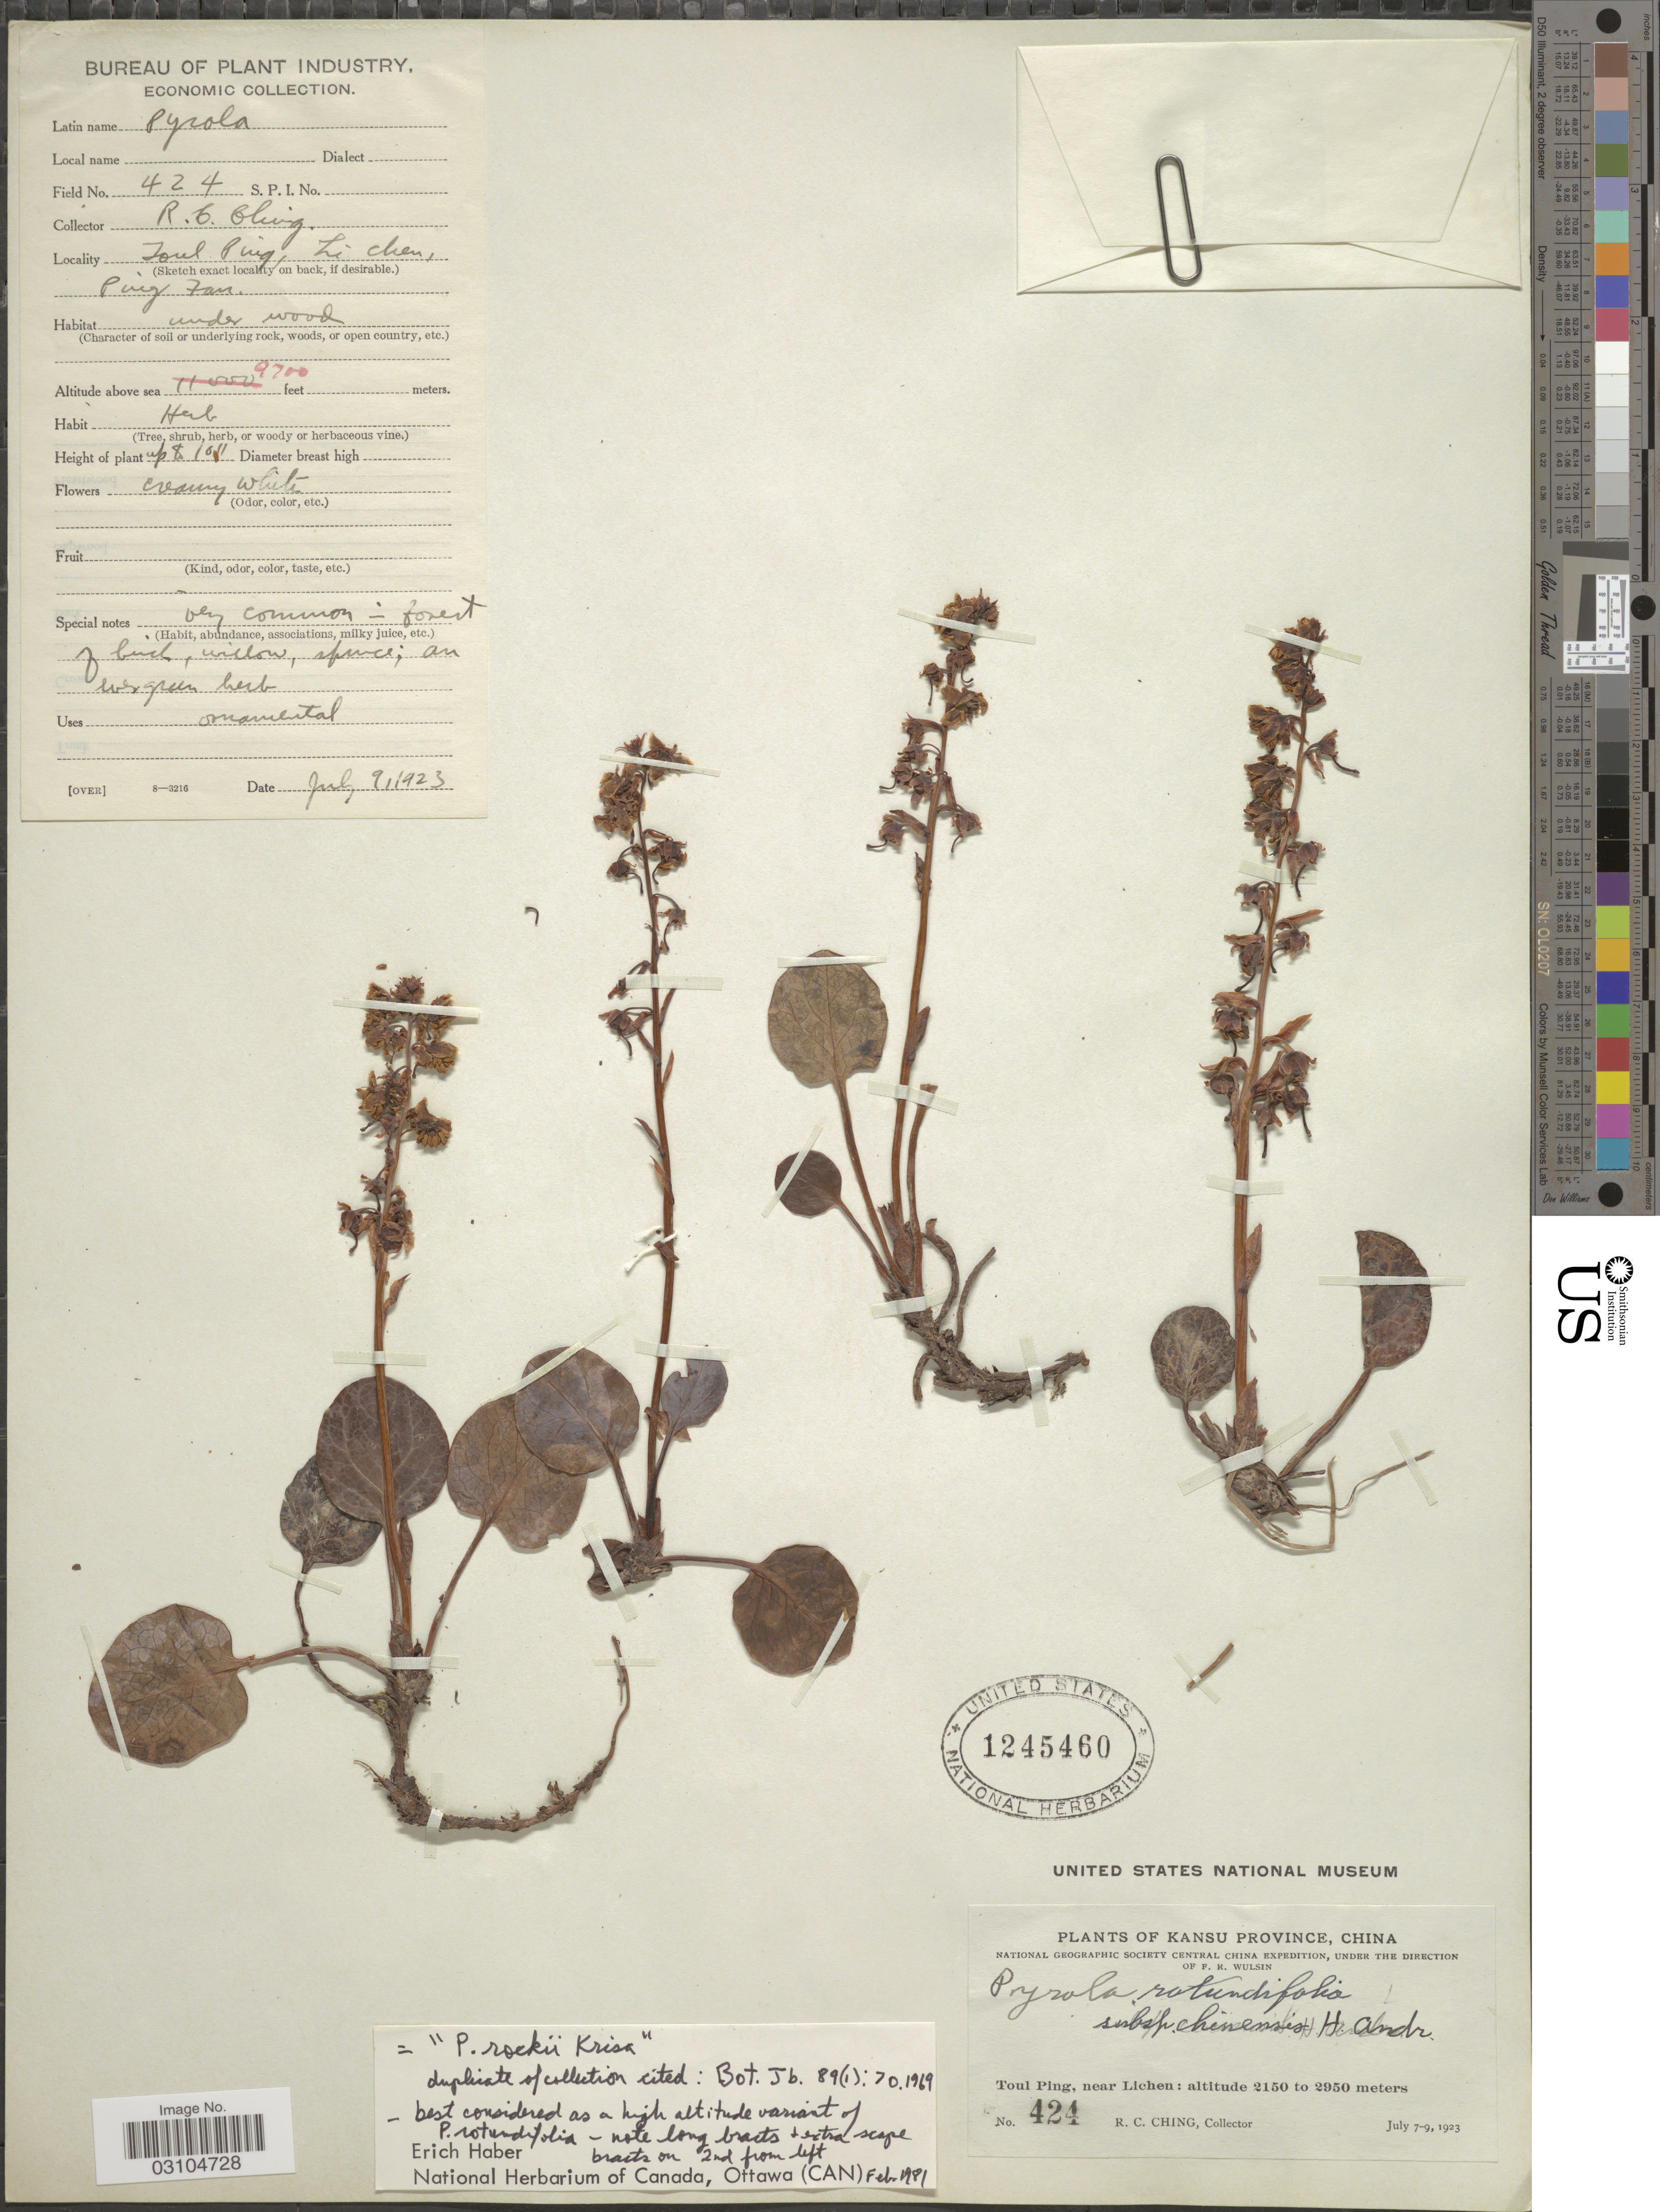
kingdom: Plantae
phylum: Tracheophyta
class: Magnoliopsida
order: Ericales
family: Ericaceae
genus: Pyrola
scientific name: Pyrola rockii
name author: Krísa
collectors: R. C. Ching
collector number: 424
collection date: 1923-07-09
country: China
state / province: Gansu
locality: Kansu Province. Toul Ping, near Lichen. Ping Fan.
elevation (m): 2957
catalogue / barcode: US 1245460